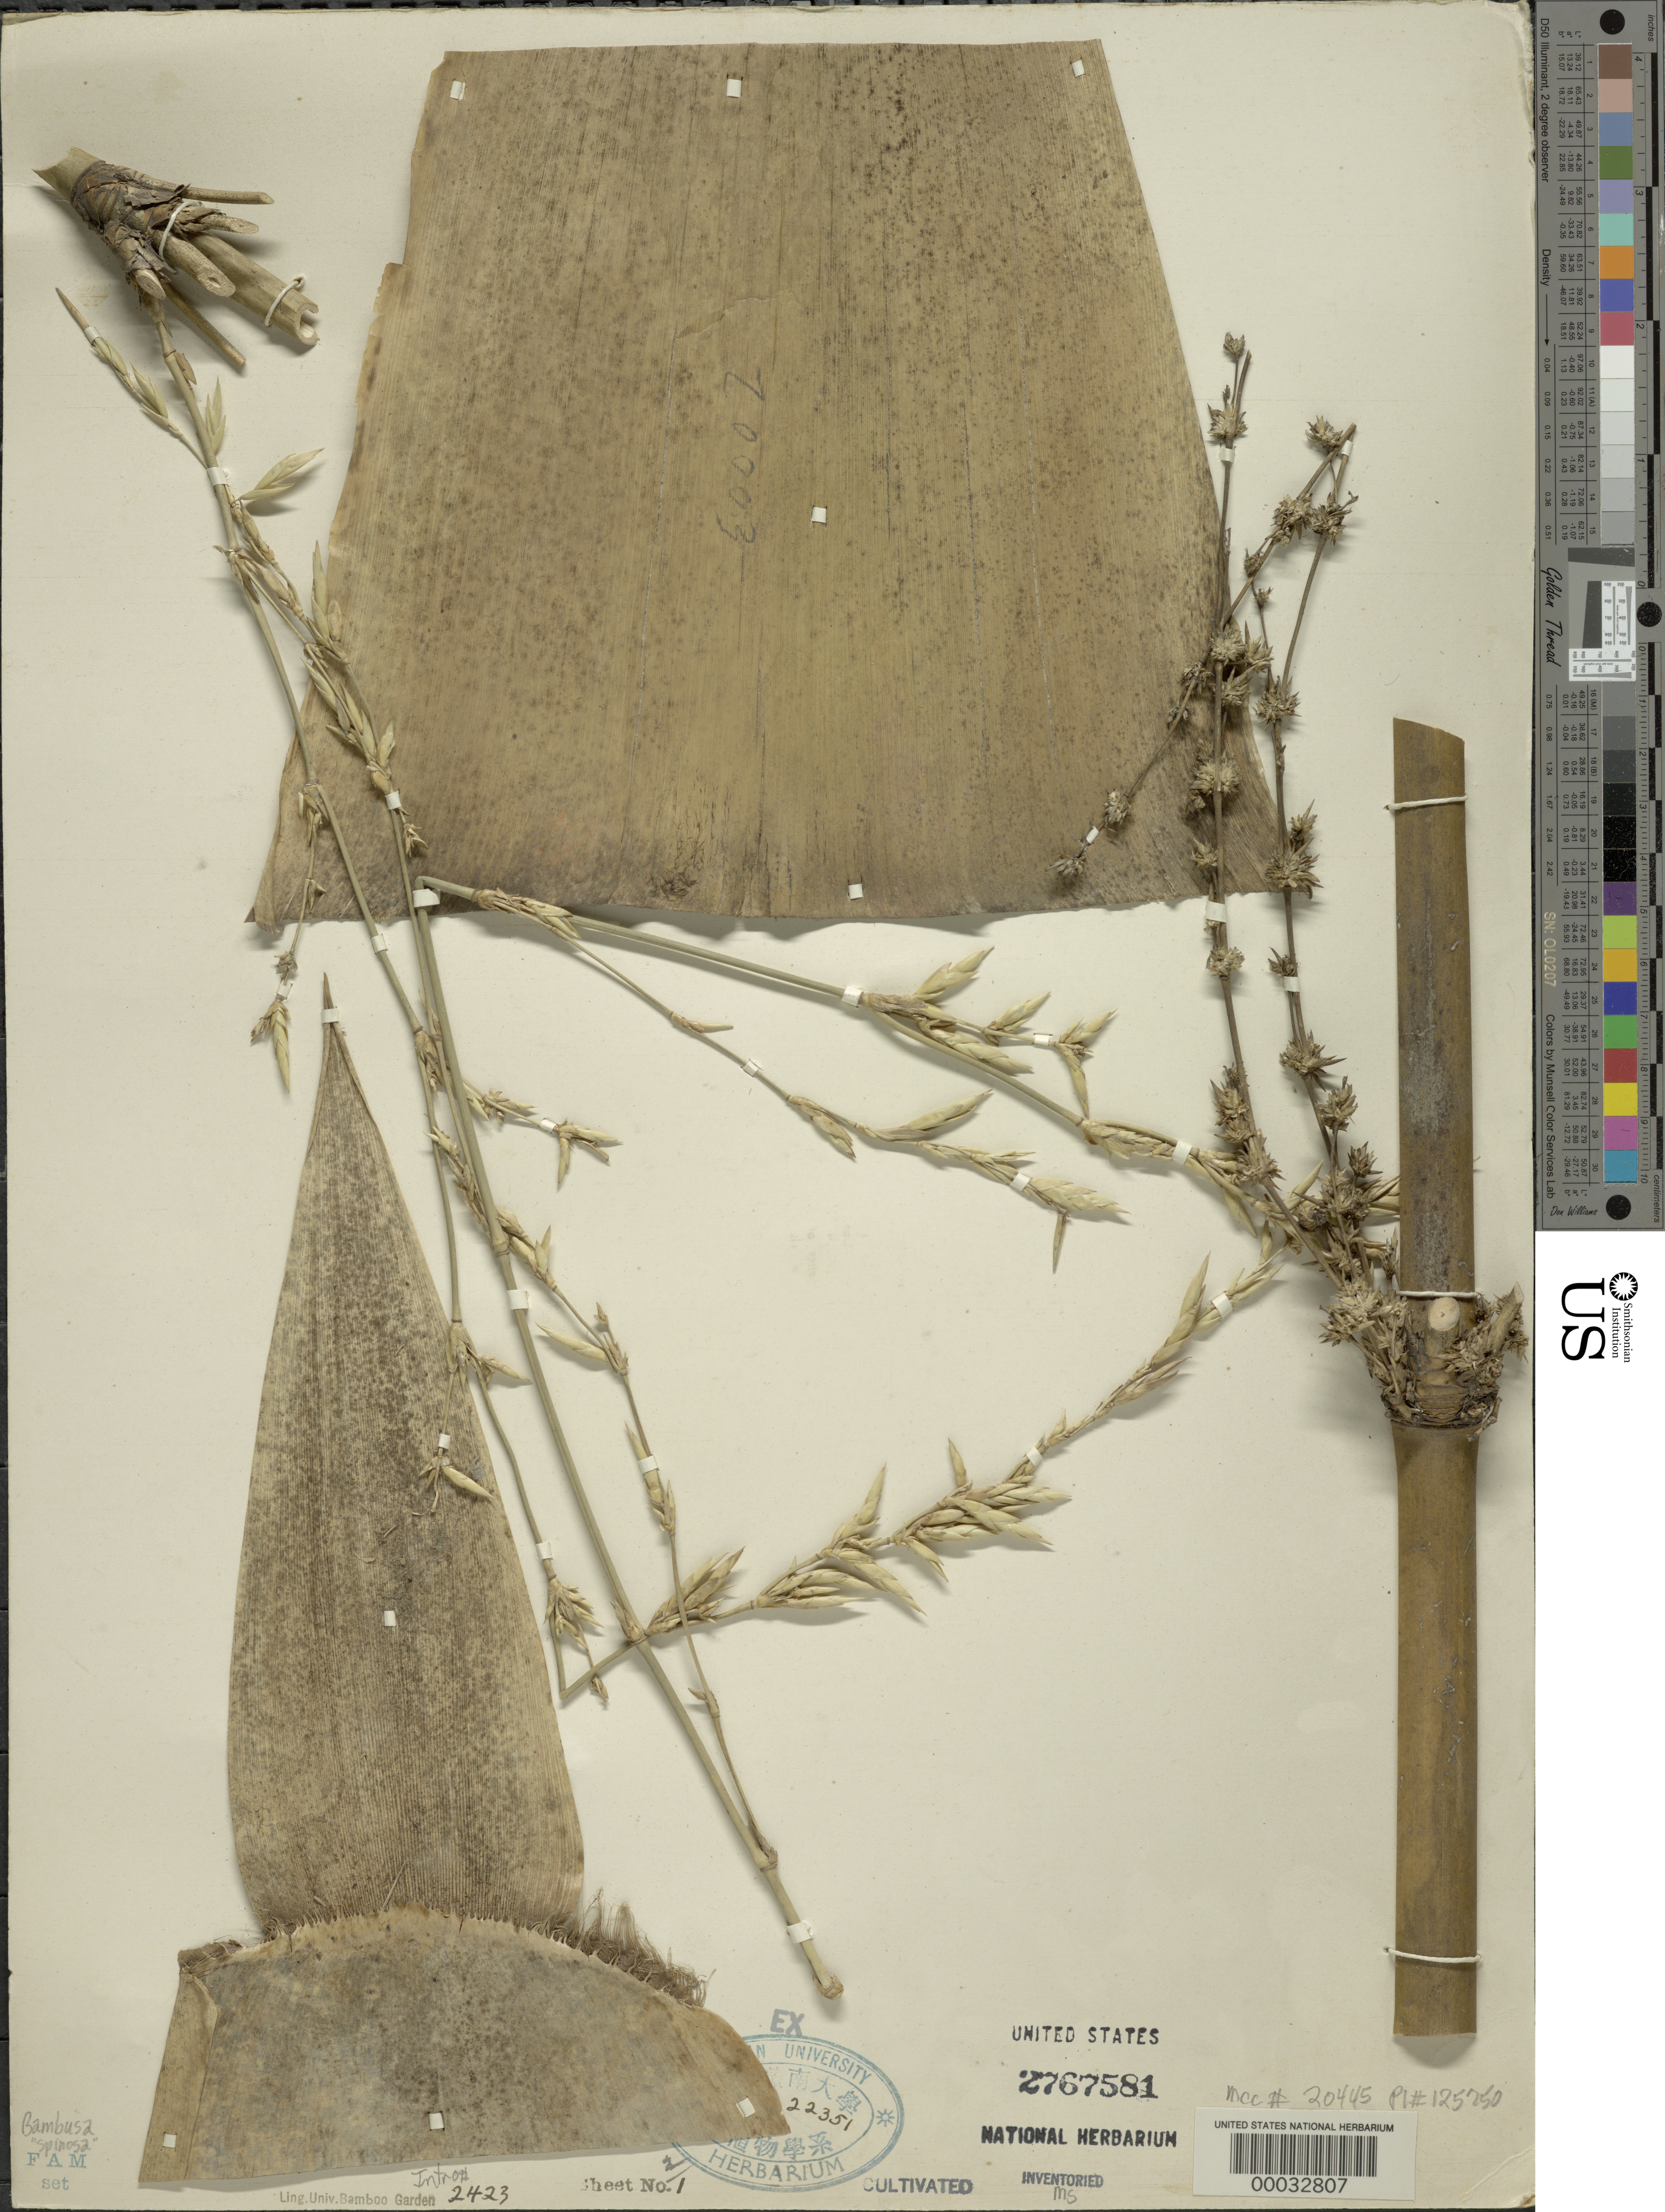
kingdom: Plantae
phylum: Tracheophyta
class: Liliopsida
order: Poales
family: Poaceae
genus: Bambusa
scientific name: Bambusa spinosa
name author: Roxb.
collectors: H. L. Fung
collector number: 20003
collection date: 1932-03-15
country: China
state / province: Guangdong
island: Honam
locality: Lingnan University Bamboo Garden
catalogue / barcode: US 2767581